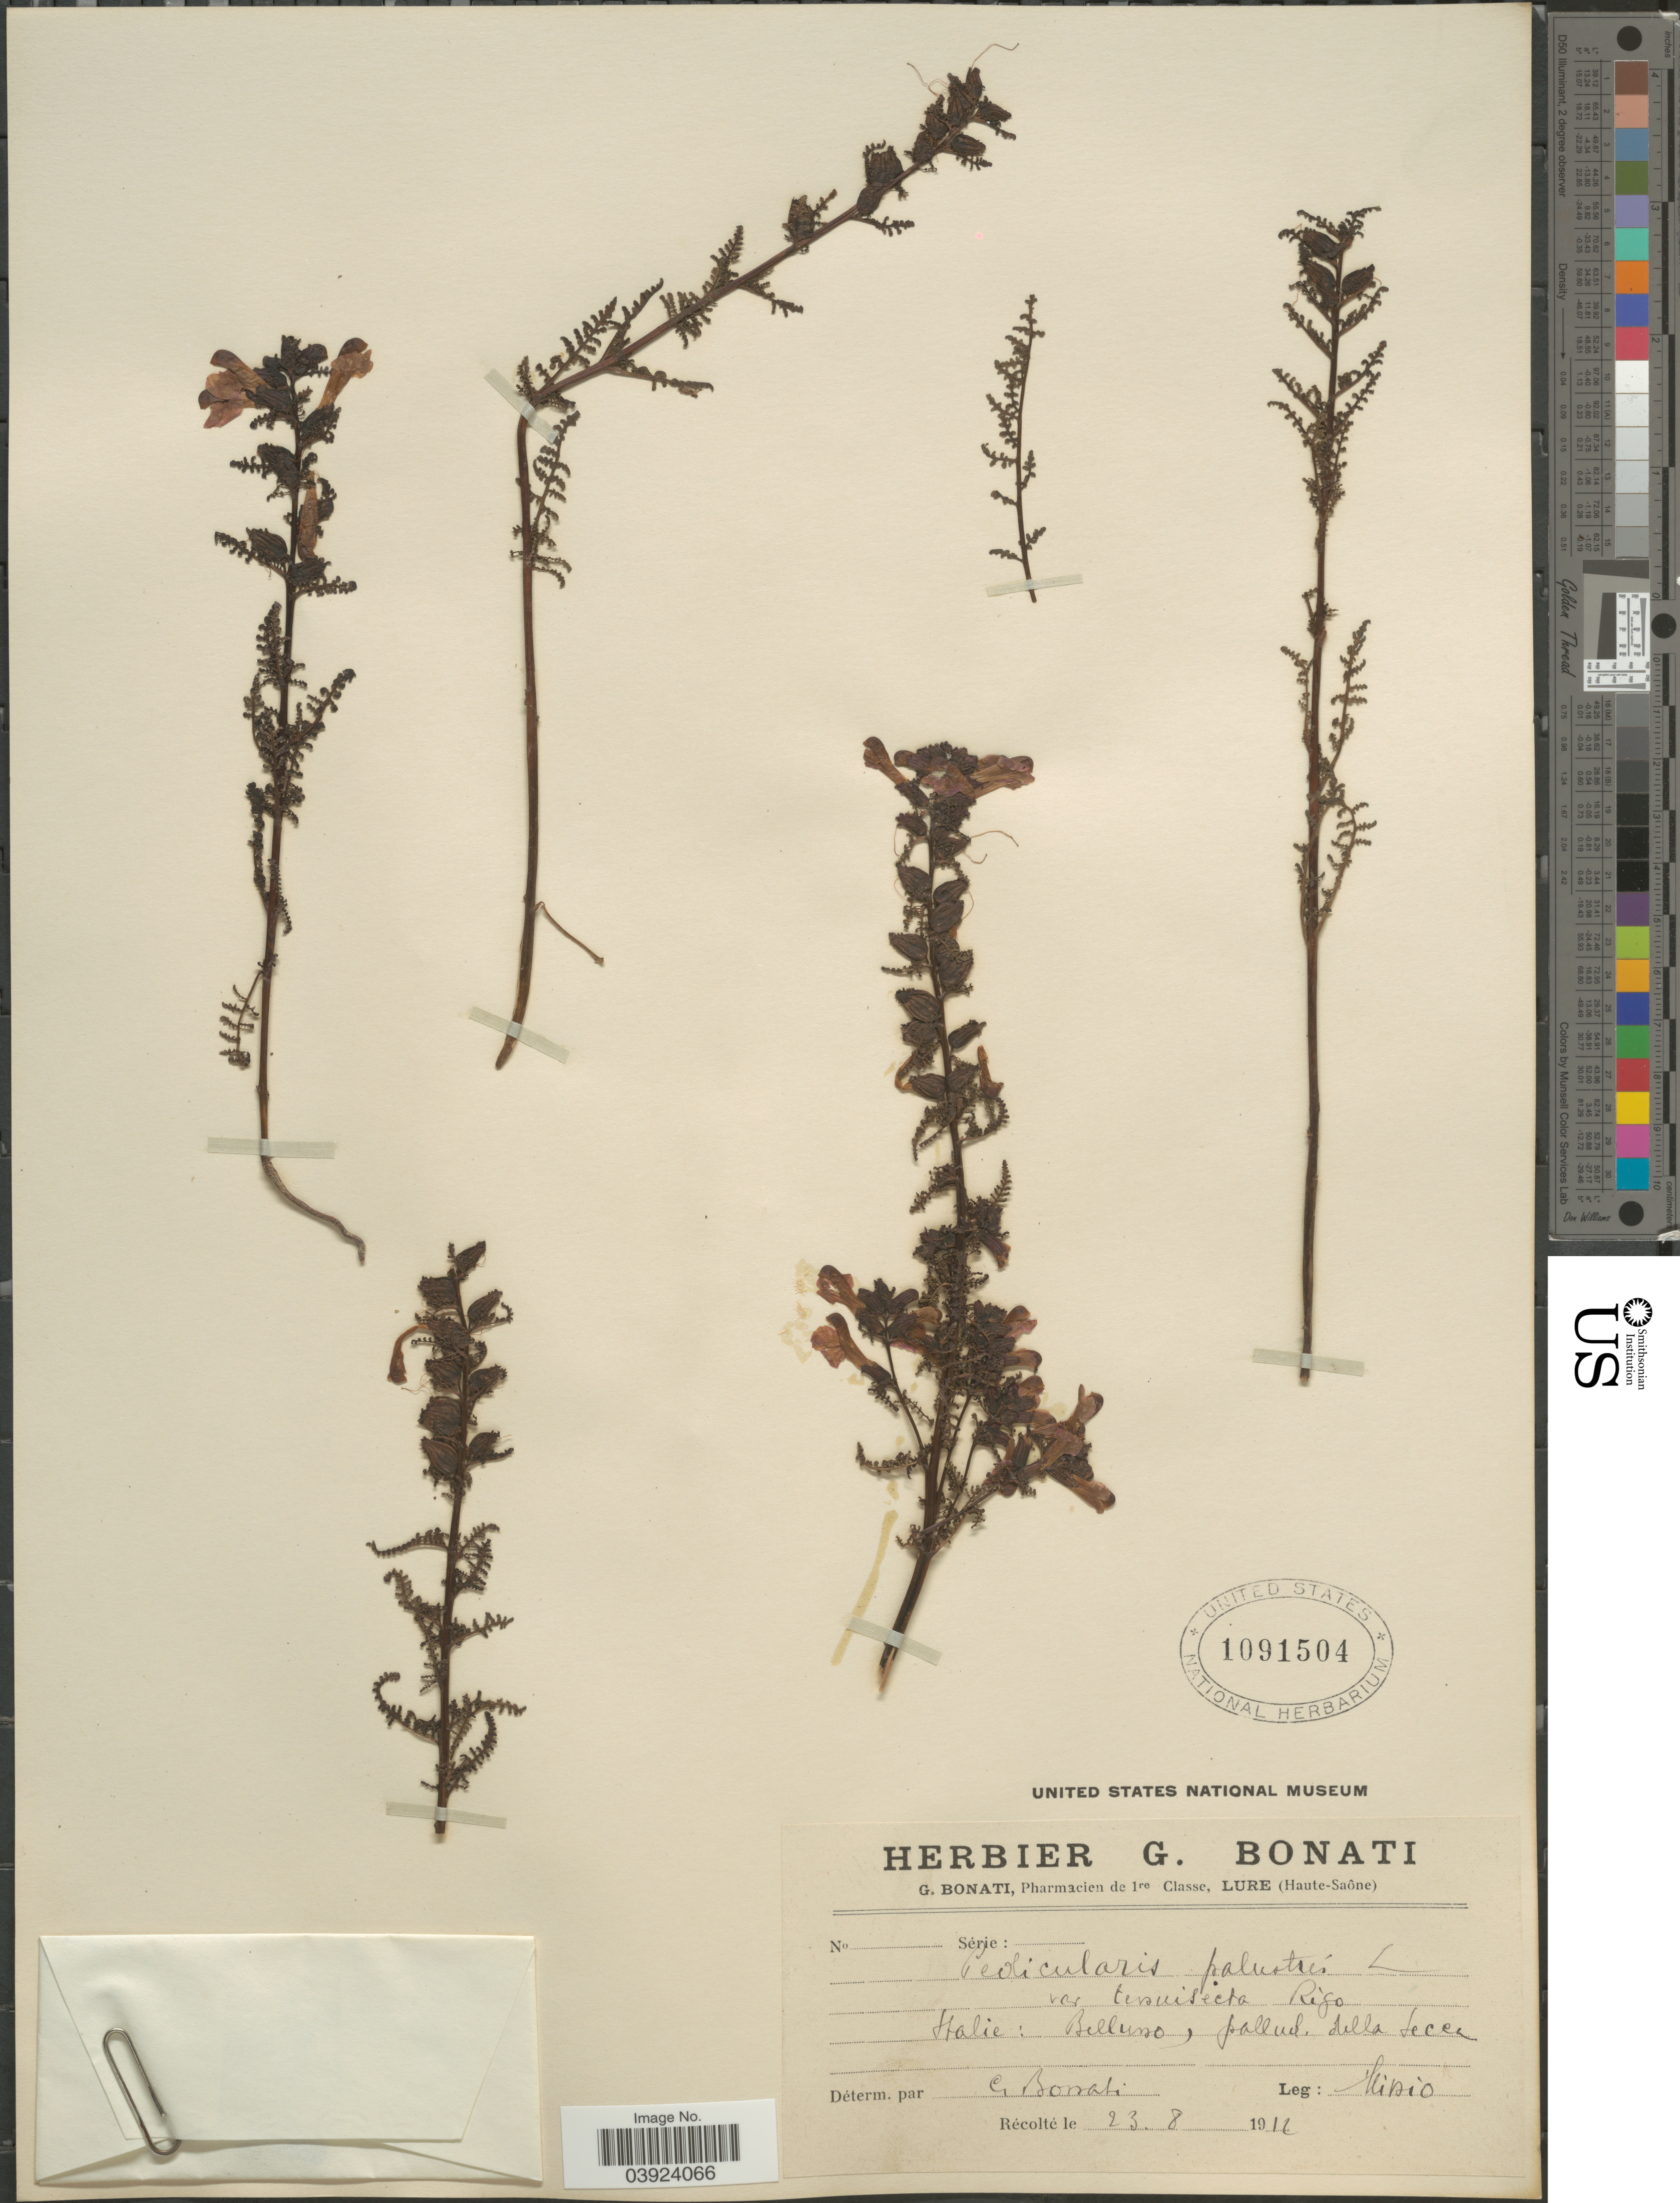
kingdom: Plantae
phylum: Tracheophyta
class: Magnoliopsida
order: Lamiales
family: Orobanchaceae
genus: Pedicularis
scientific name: Pedicularis palustris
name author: L.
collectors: Minio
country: Italy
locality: Italie: Belluno, pallud. della Secea.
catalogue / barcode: US 1091504